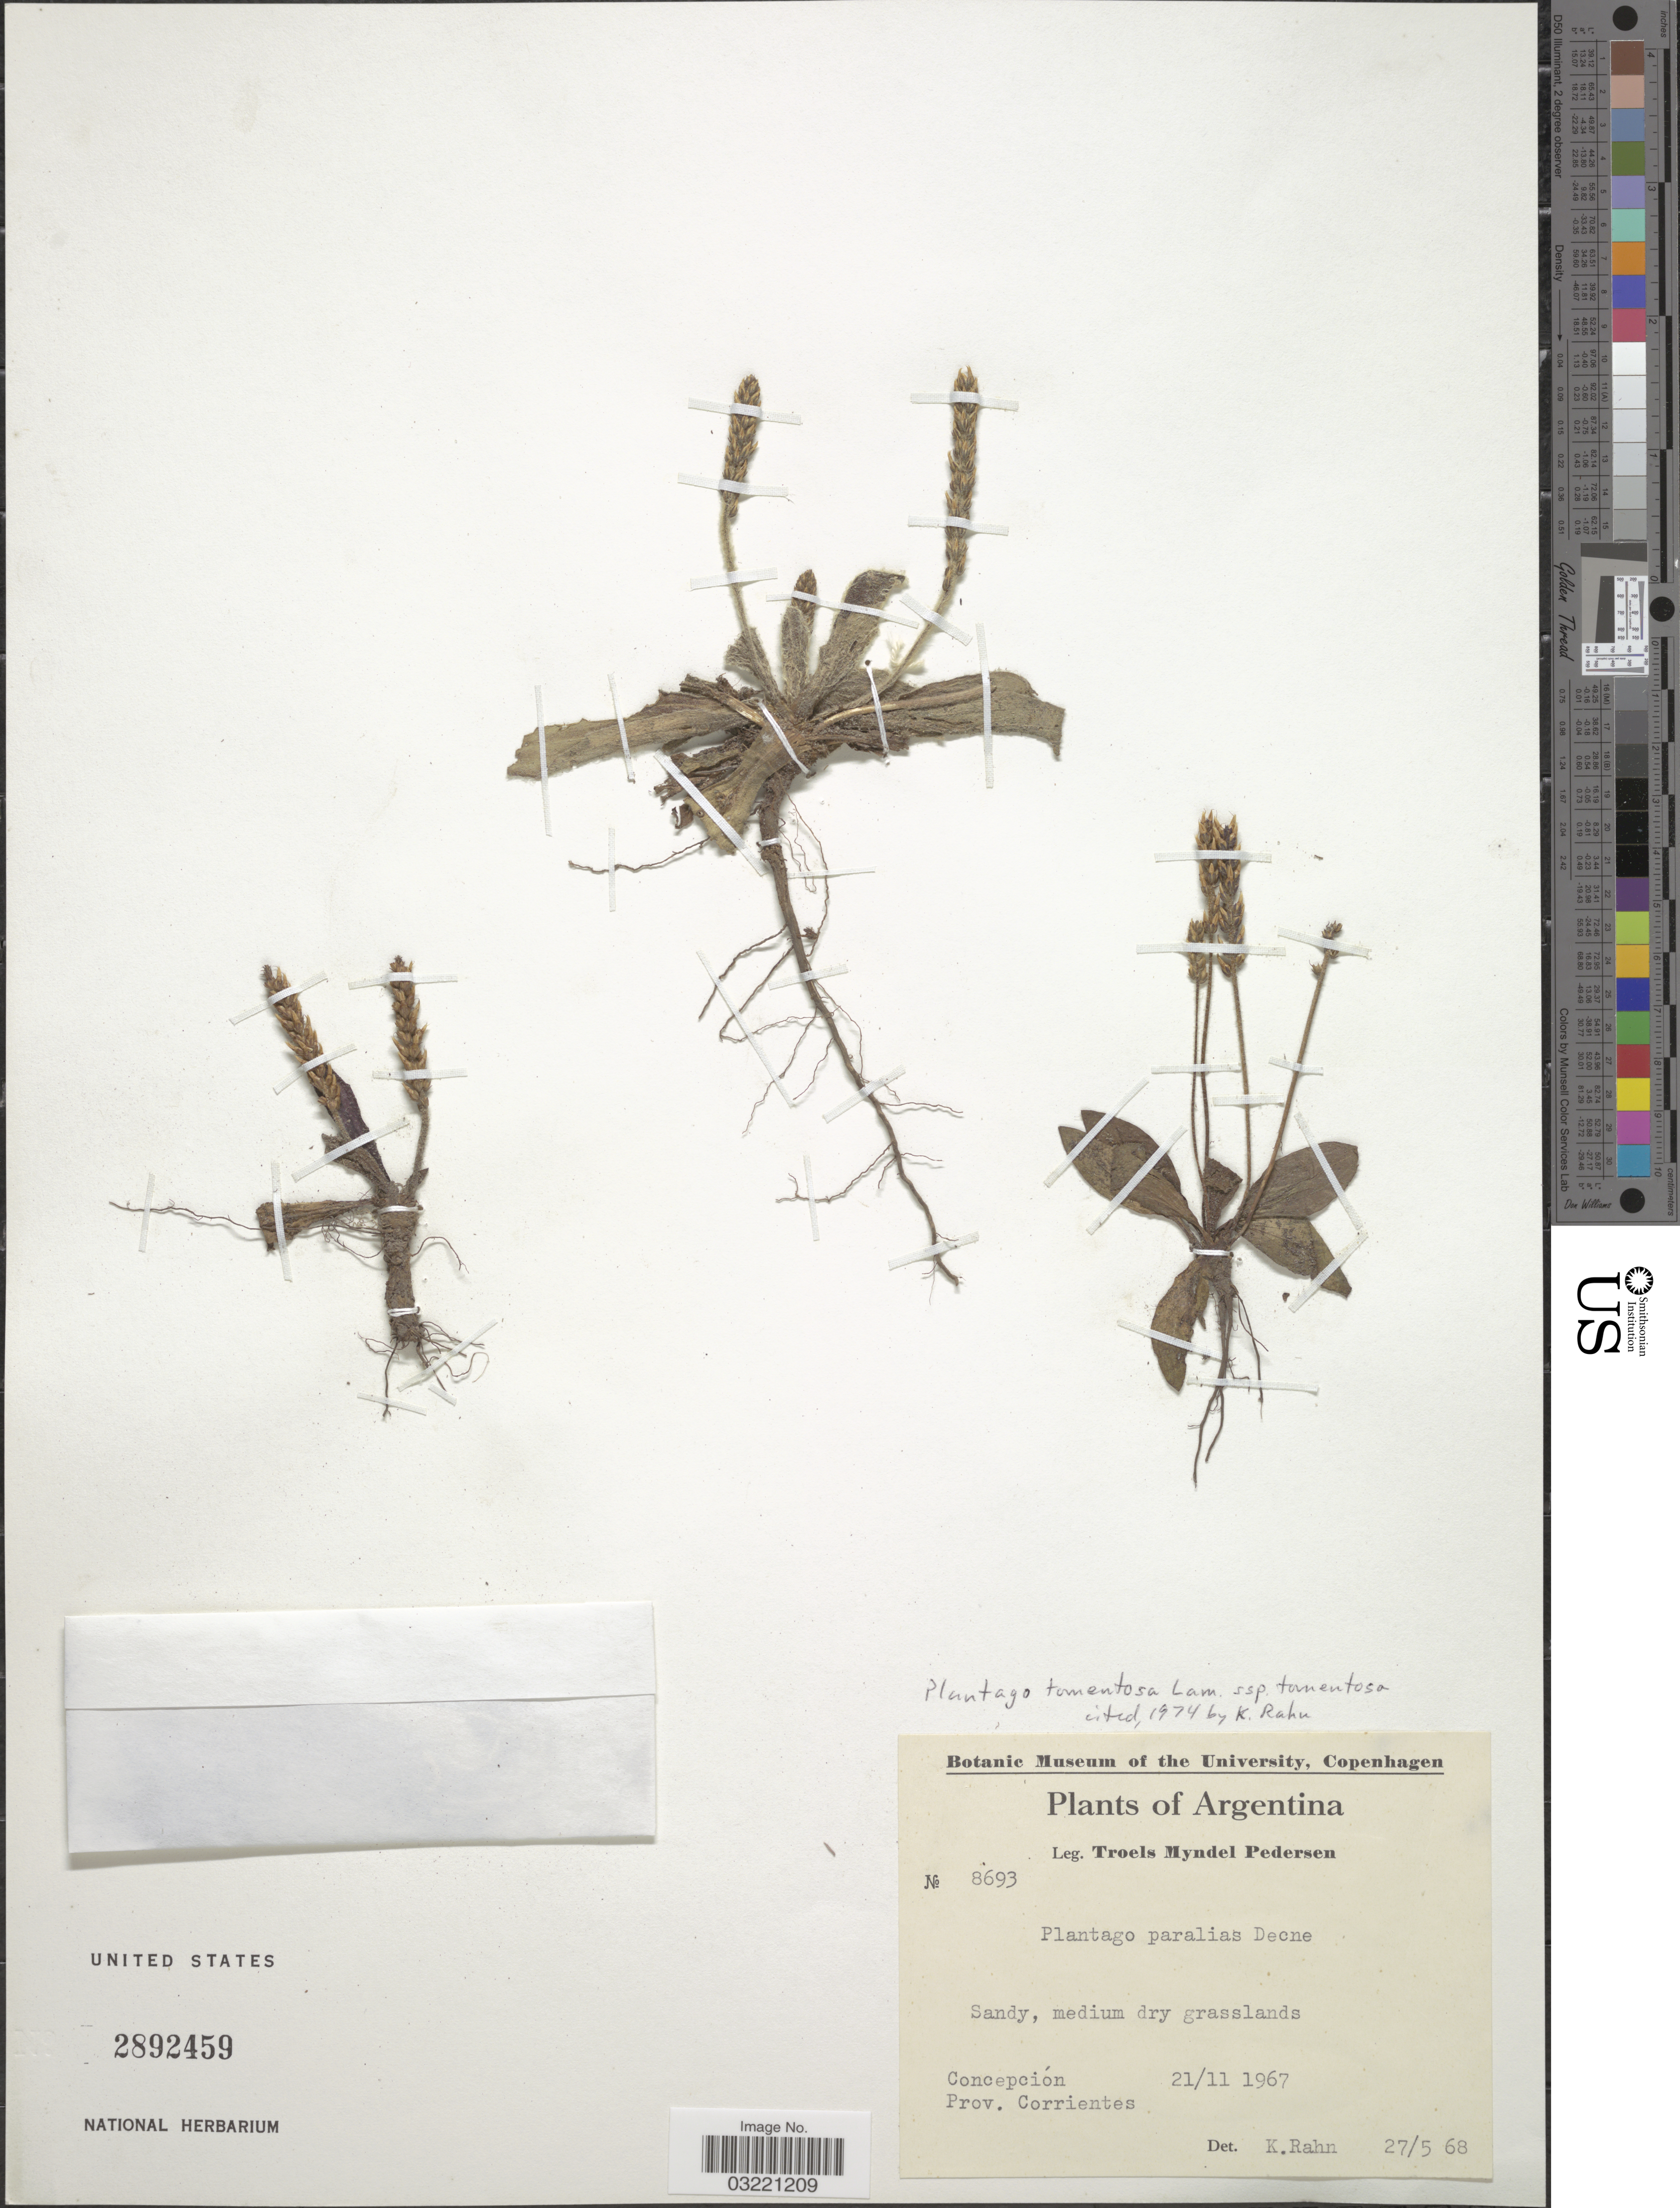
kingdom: Plantae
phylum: Tracheophyta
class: Magnoliopsida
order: Lamiales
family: Plantaginaceae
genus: Plantago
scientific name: Plantago tomentosa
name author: Lam.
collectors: T. Pederson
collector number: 8693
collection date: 1967-11-21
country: Argentina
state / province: Corrientes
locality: Concepción.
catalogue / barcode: US 2892459